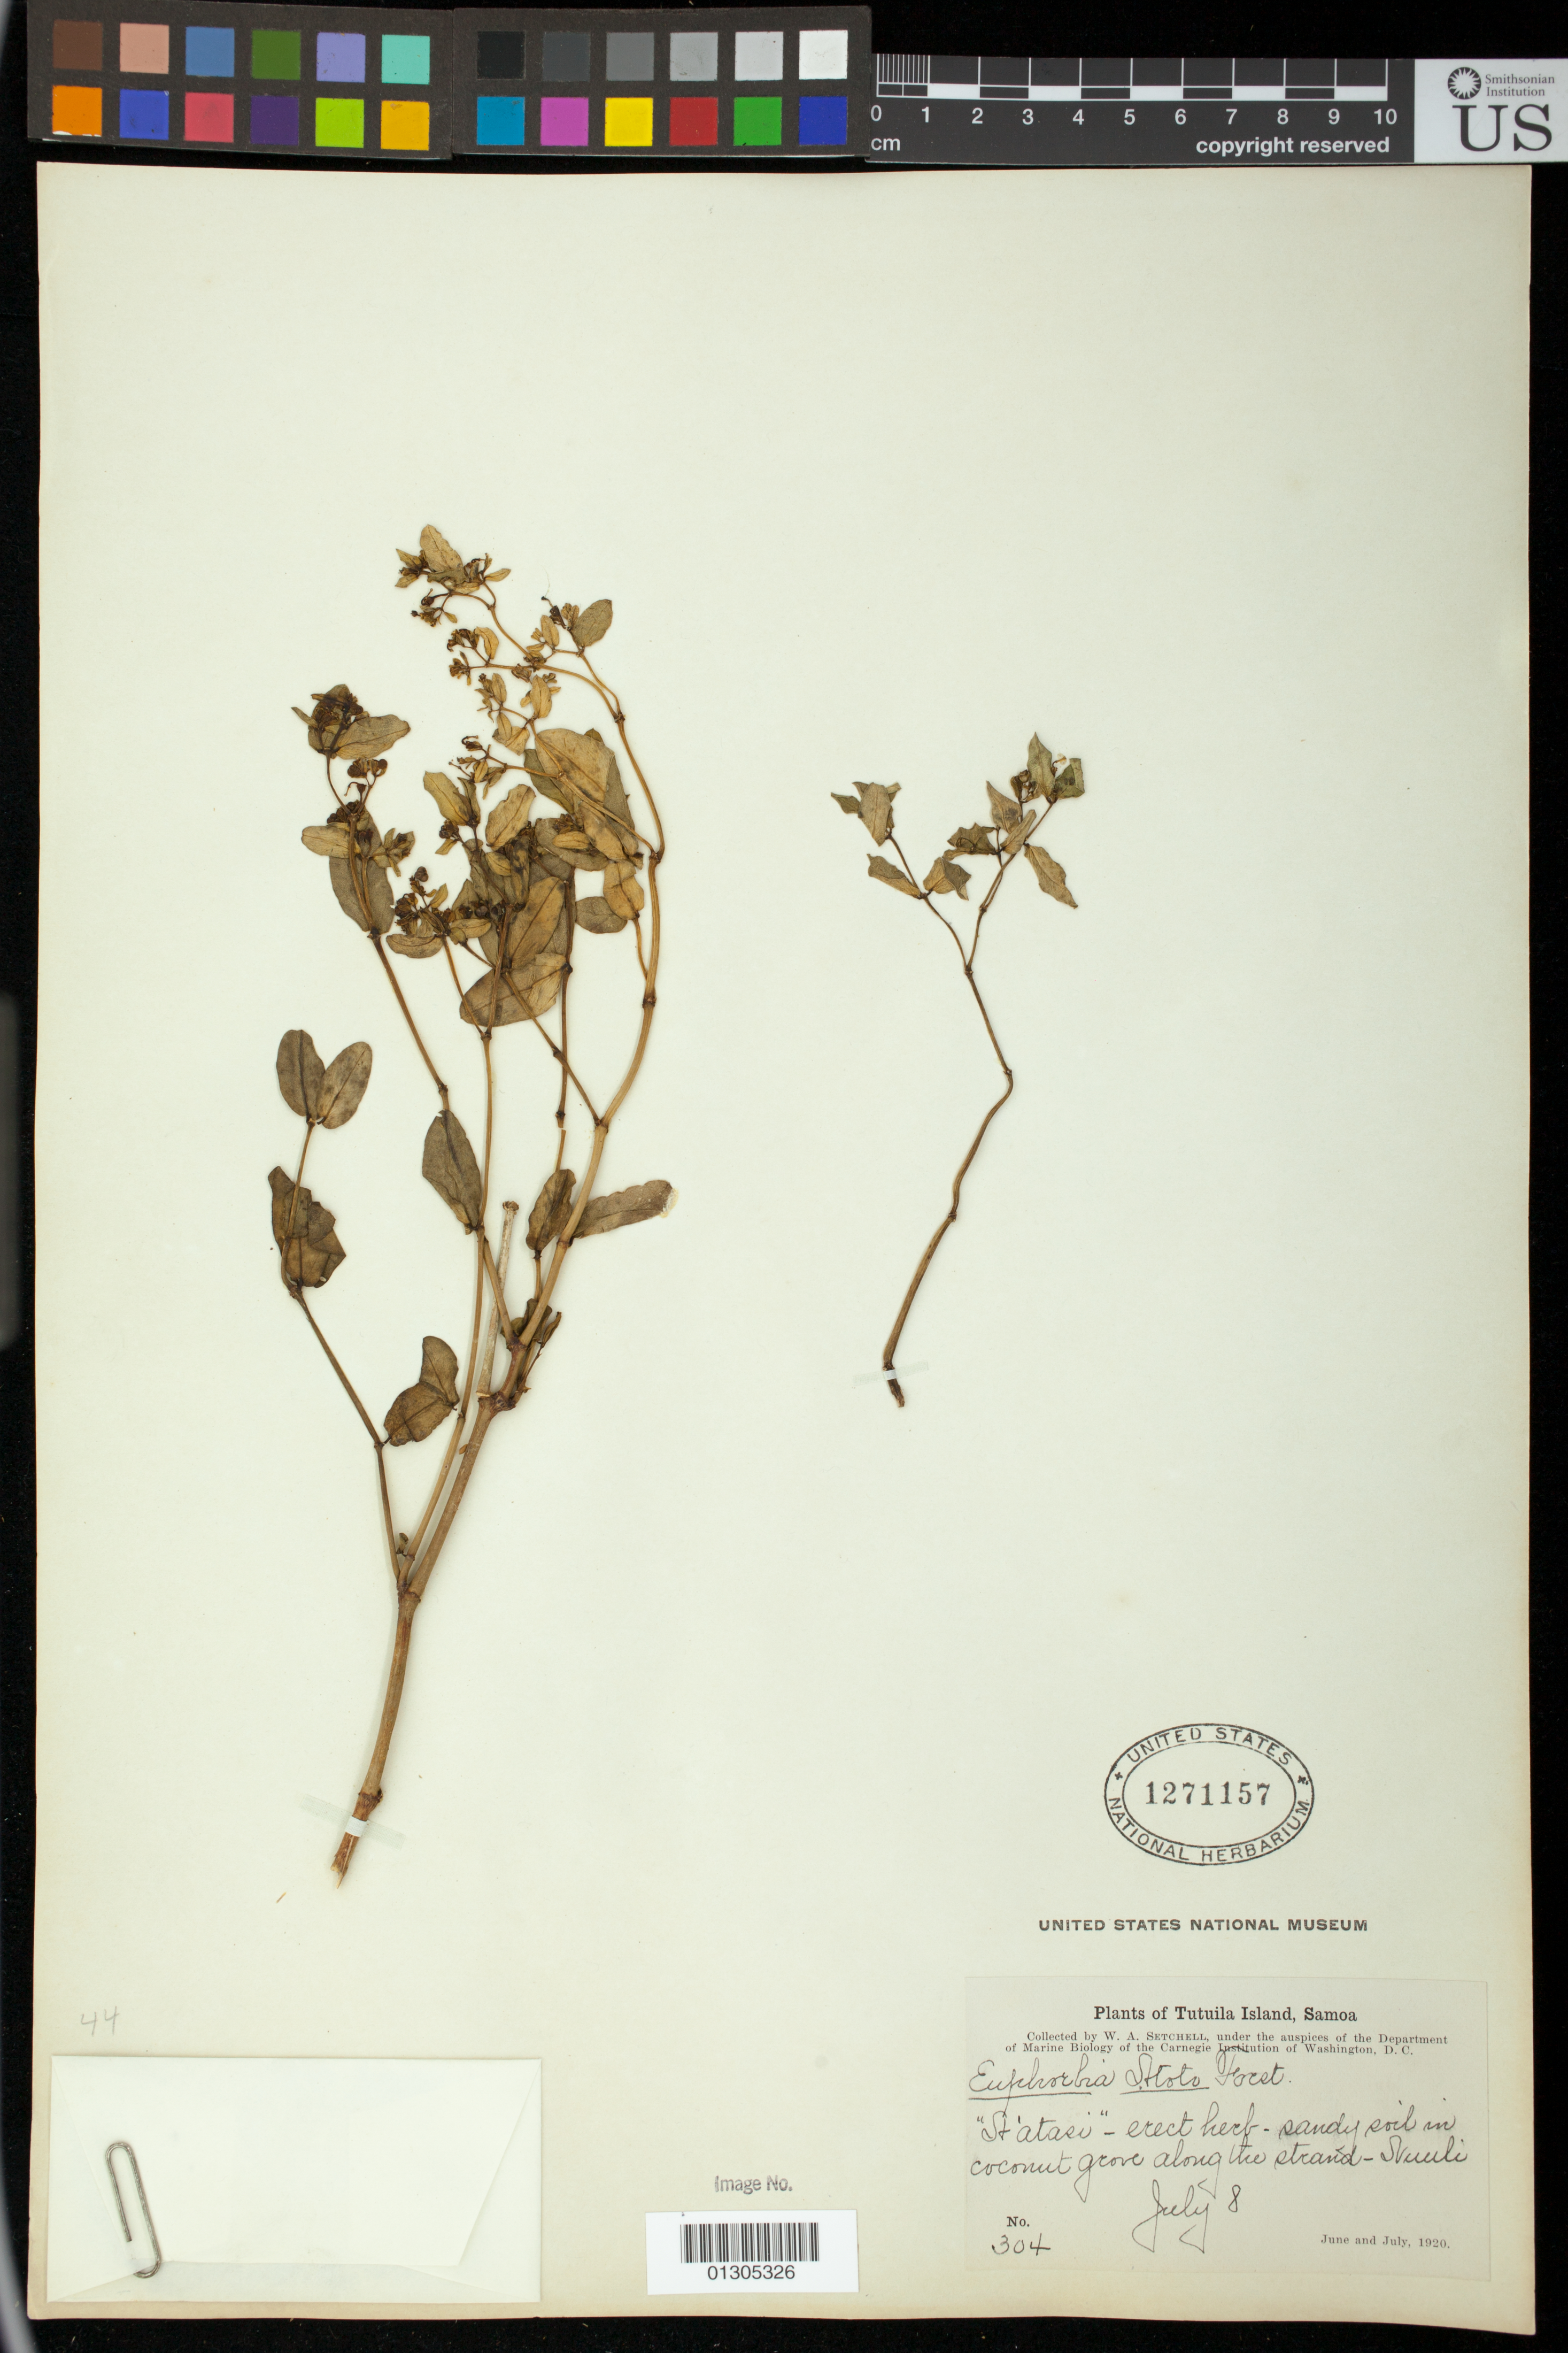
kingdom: Plantae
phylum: Tracheophyta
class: Magnoliopsida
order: Malpighiales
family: Euphorbiaceae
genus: Euphorbia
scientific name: Euphorbia chamissonis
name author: (Klotzsch ex Klotzsch & Garcke) Boiss.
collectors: W. Setchell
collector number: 304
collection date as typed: July 8, June and July, 1920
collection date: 1920-07-08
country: American Samoa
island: Tutuila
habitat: Sandy soil grove along the strand.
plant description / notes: A'atasi (Somoan name for plant)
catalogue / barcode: US 1271157